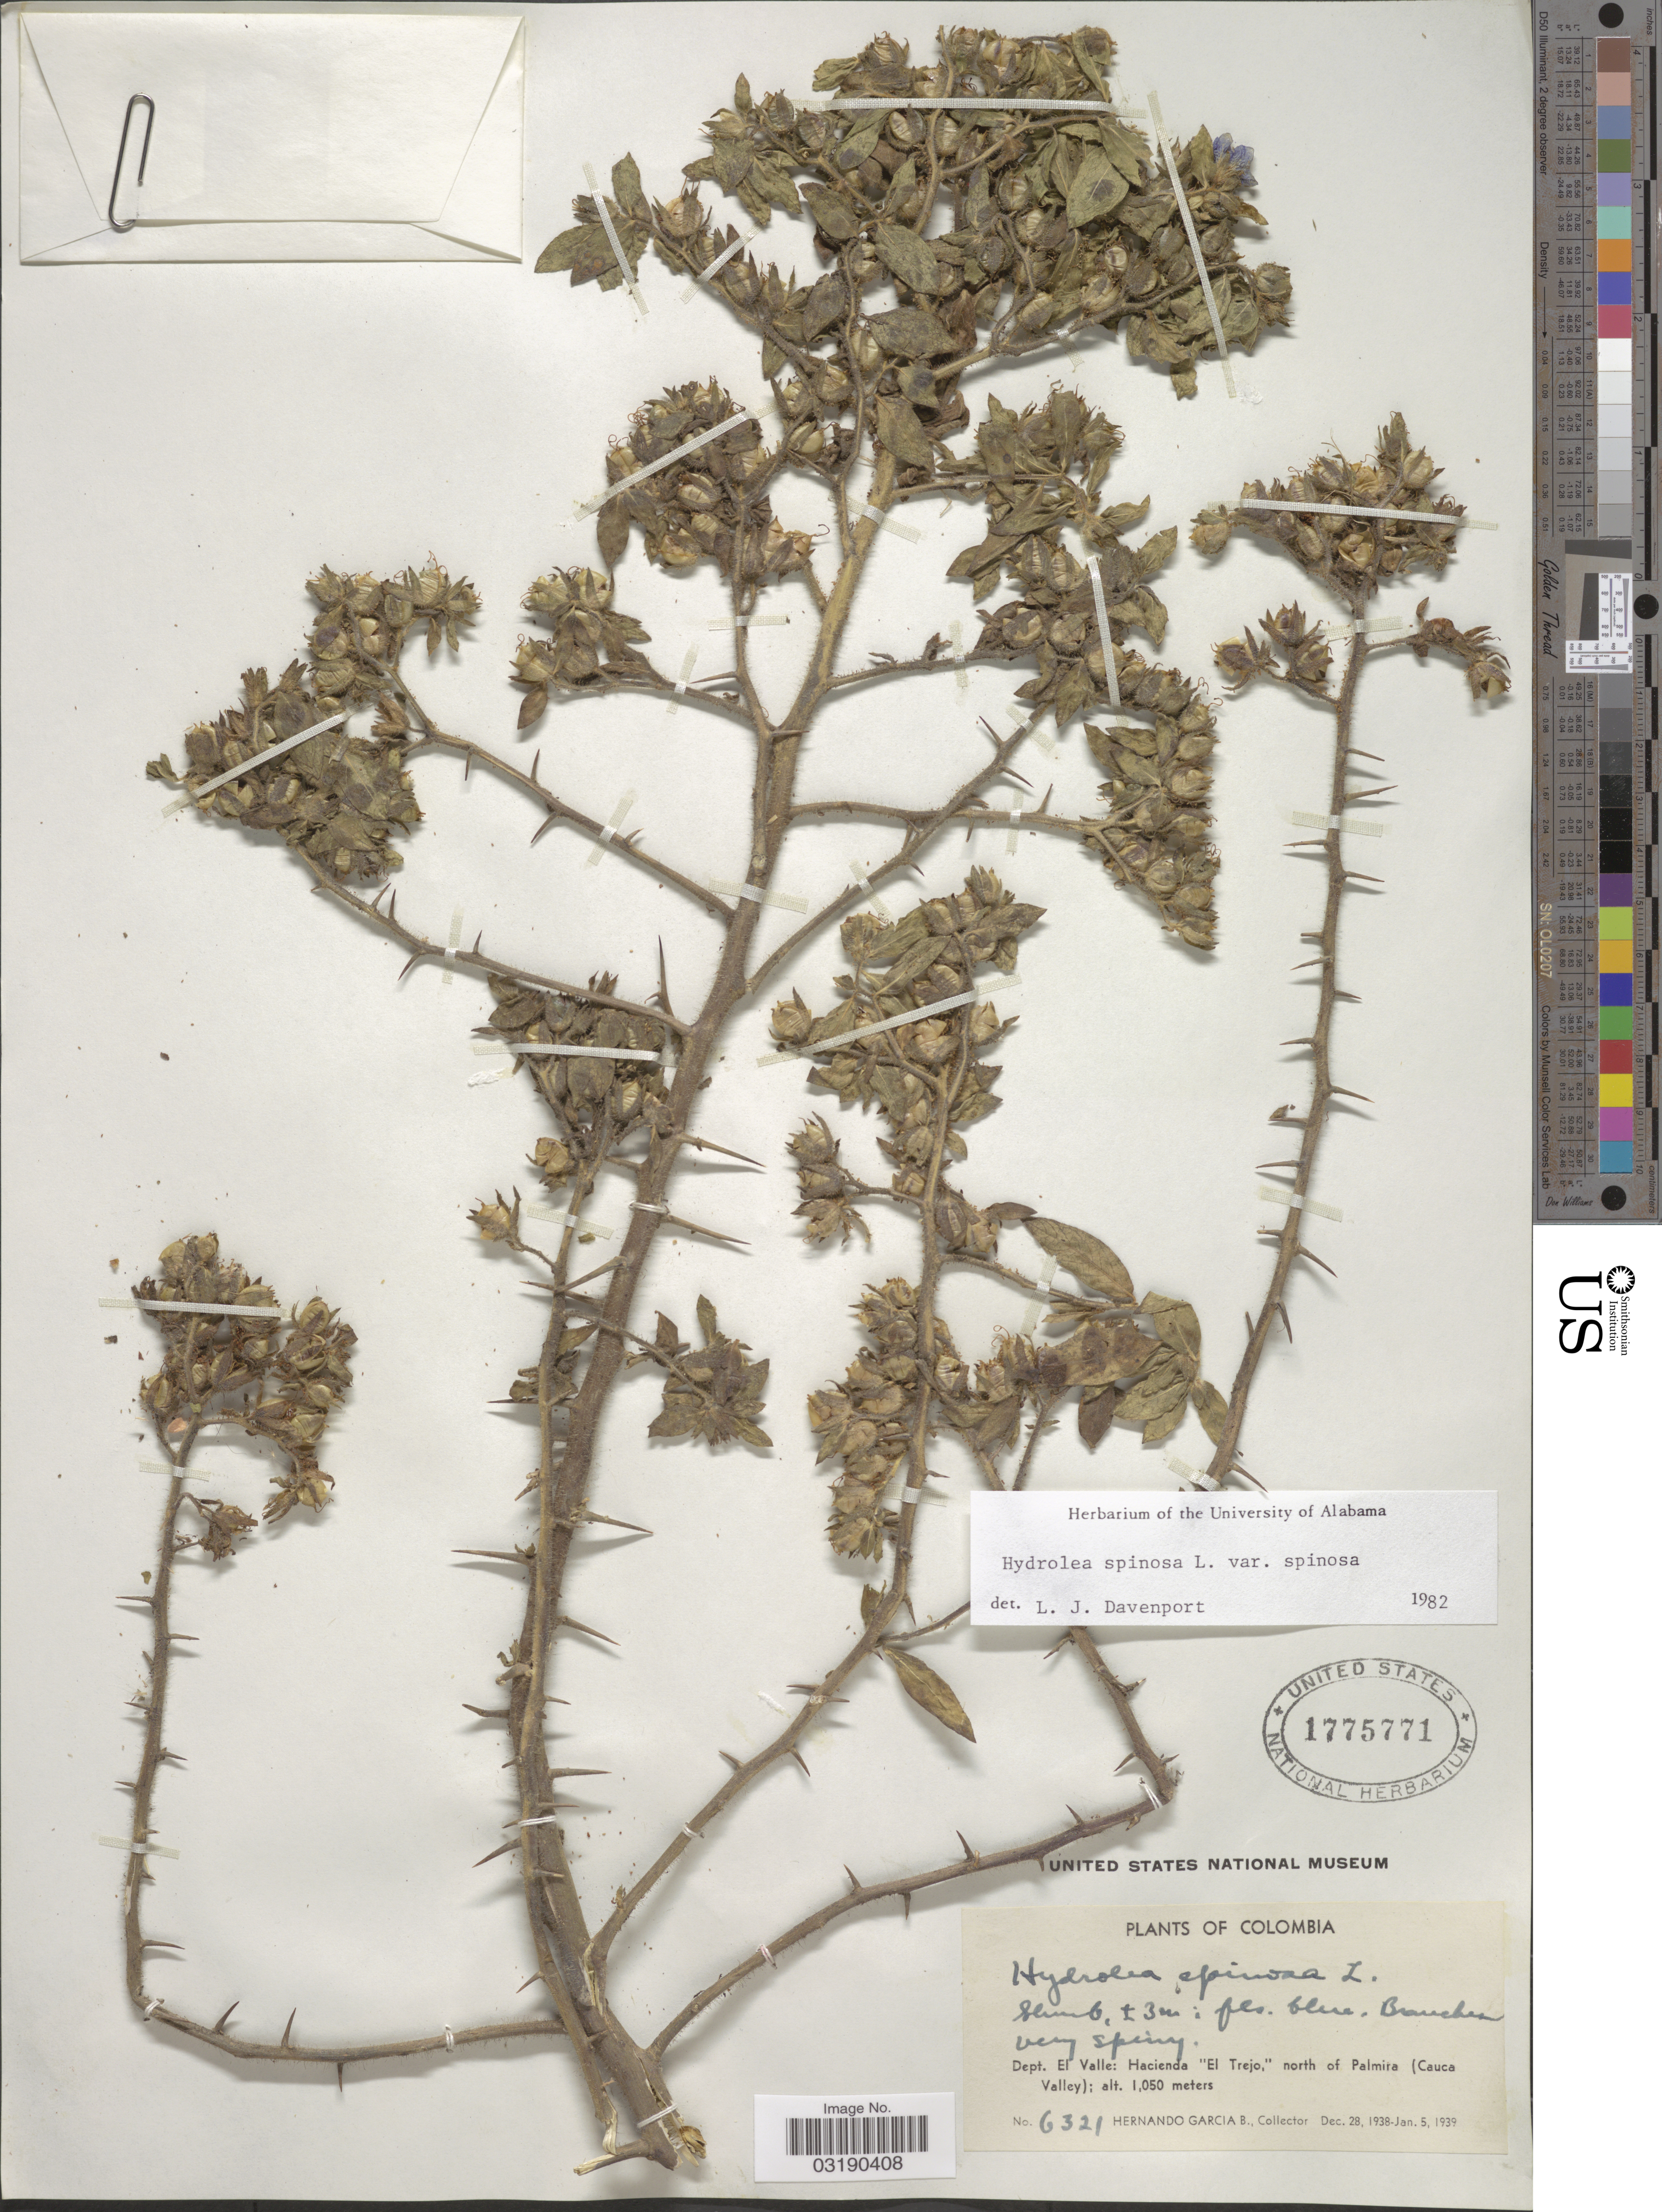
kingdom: Plantae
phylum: Tracheophyta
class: Magnoliopsida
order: Solanales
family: Hydroleaceae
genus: Hydrolea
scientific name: Hydrolea spinosa var. spinosa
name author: L.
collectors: H. García Barriga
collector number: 6321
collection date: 1938-12-28/1939-01-05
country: Colombia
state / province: Valle del Cauca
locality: Dept. El Valle: Hacienda "El Trejo", north of Palmira (Cauca Valley).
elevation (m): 1050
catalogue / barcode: US 1775771